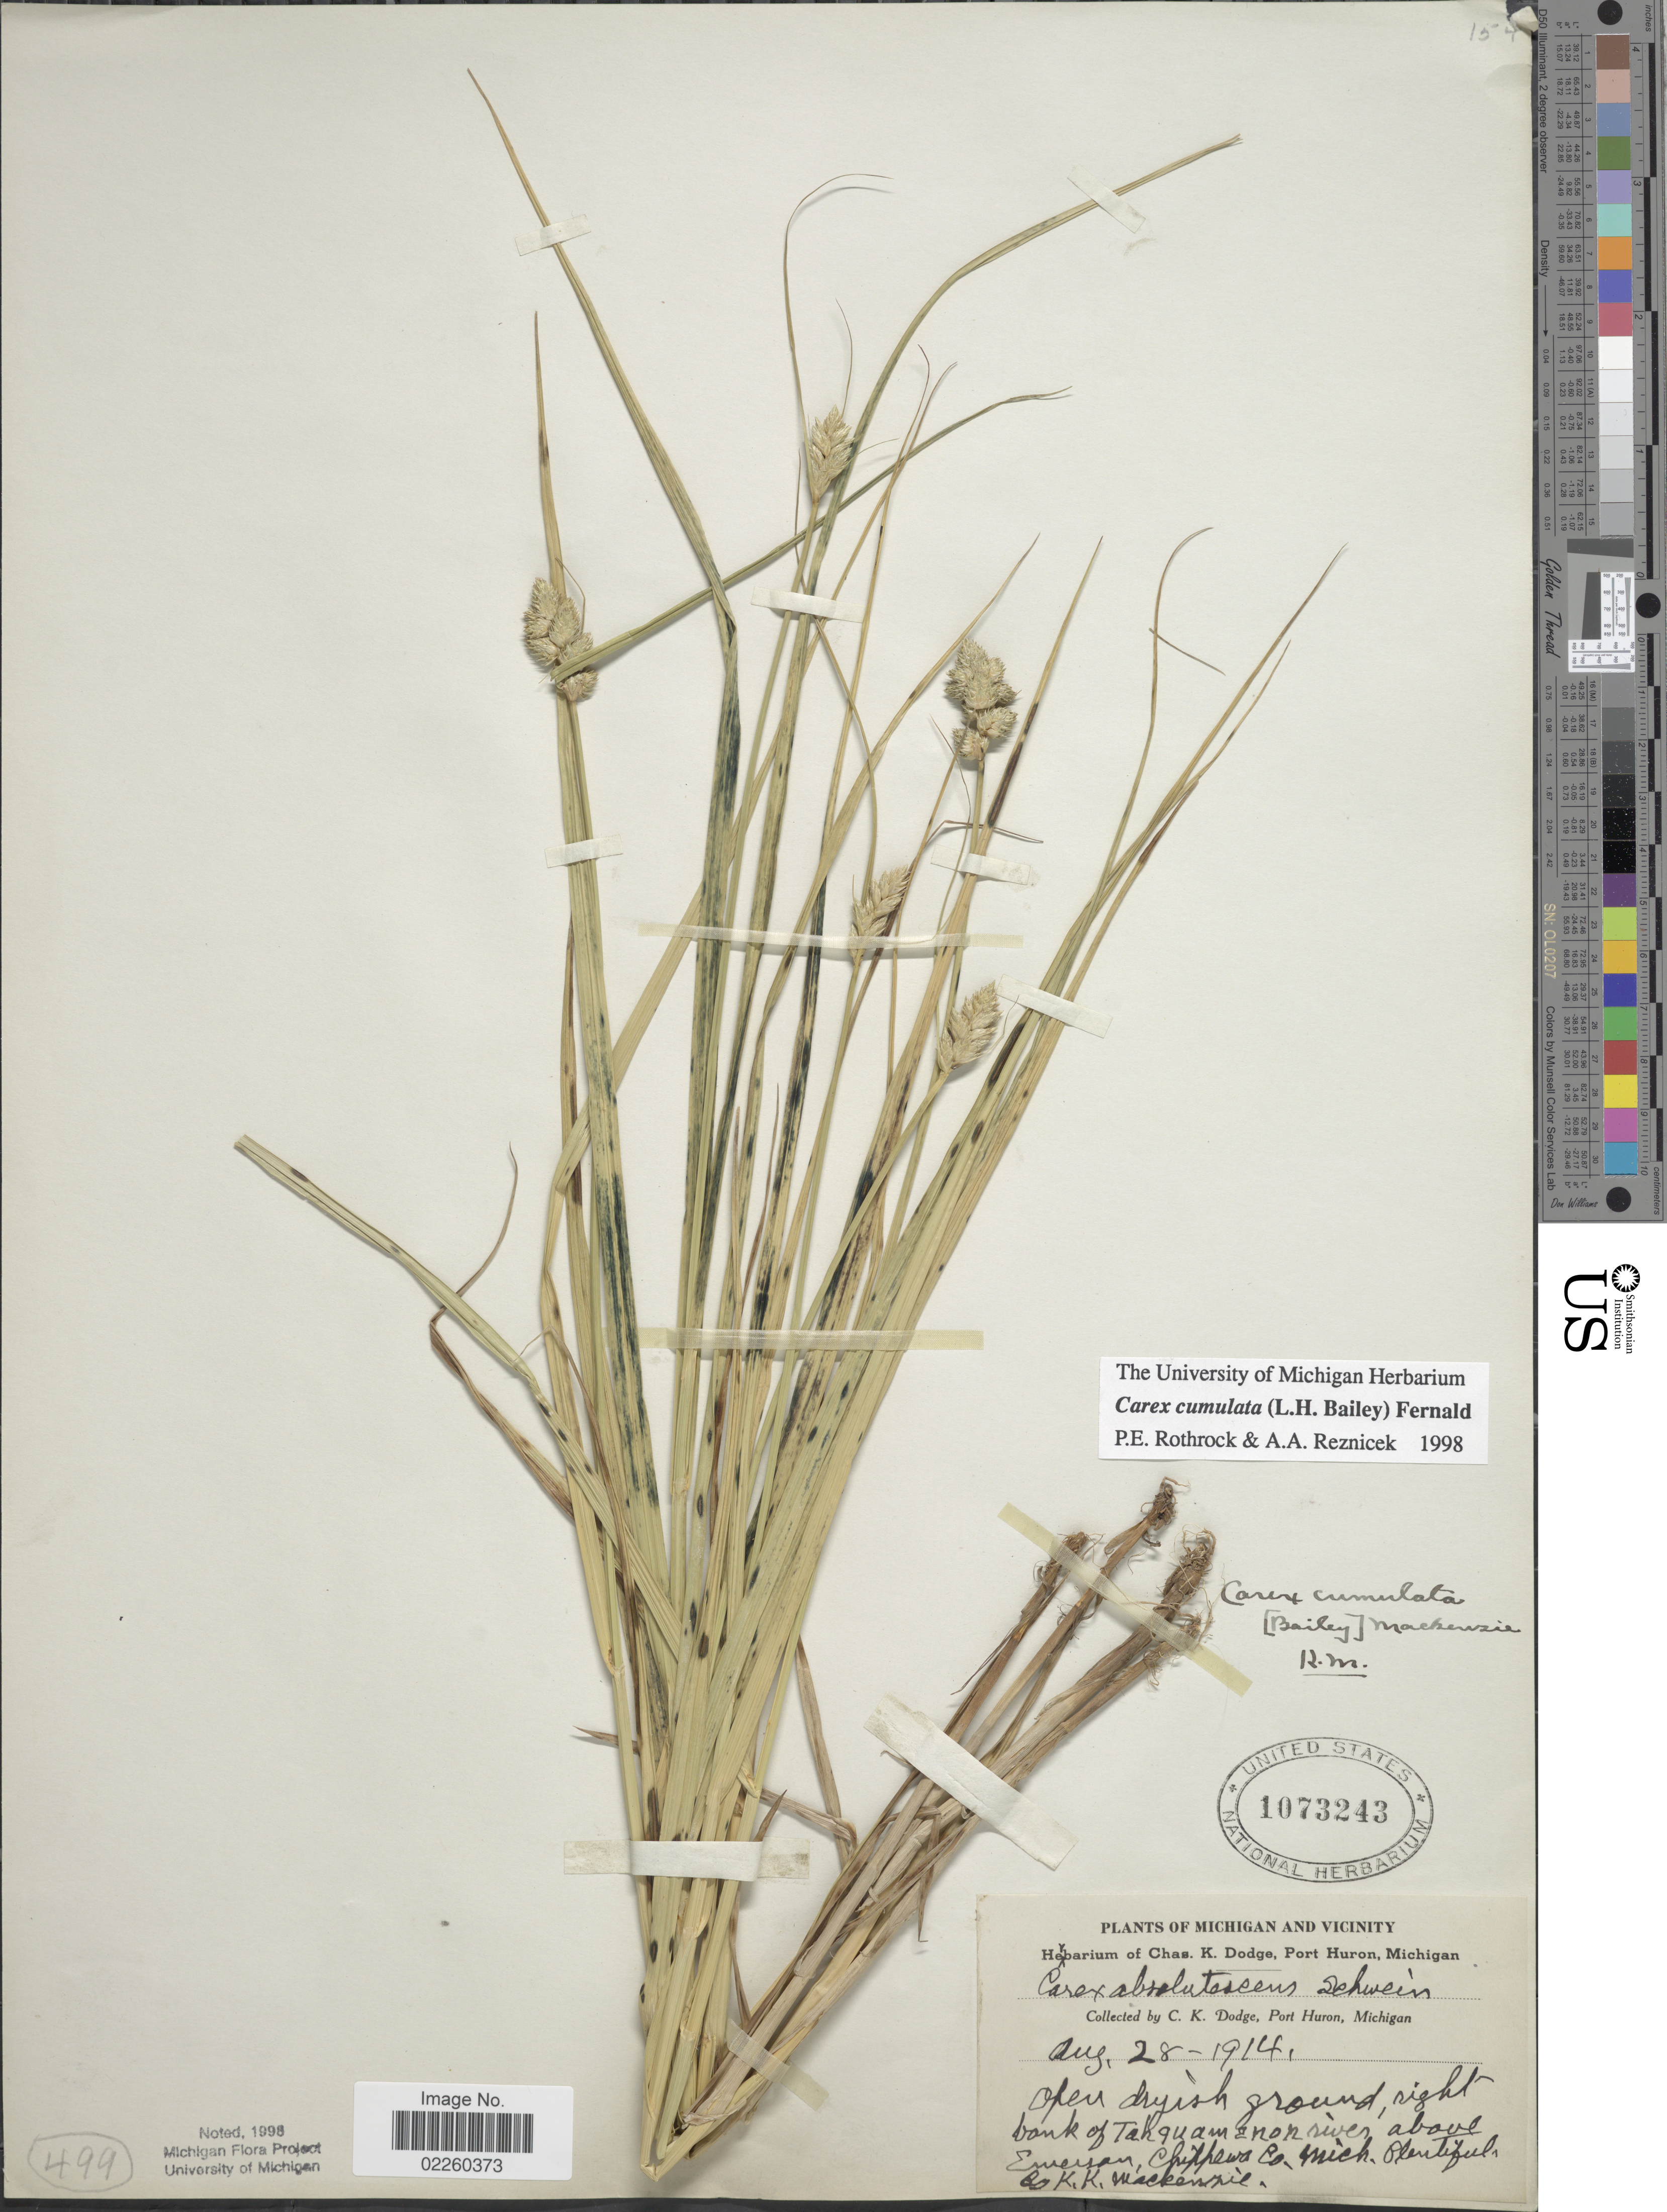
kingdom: Plantae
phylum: Tracheophyta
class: Liliopsida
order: Poales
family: Cyperaceae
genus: Carex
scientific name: Carex cumulata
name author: (L.H. Bailey) Mack.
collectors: C. Dodge & K. Mackenzie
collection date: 1914-08-28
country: United States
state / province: Michigan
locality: Michigan and Vicinity, Port Huron, right bank of Tahquamenon river above Emerson, Chippewa Co.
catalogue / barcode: US 1073243